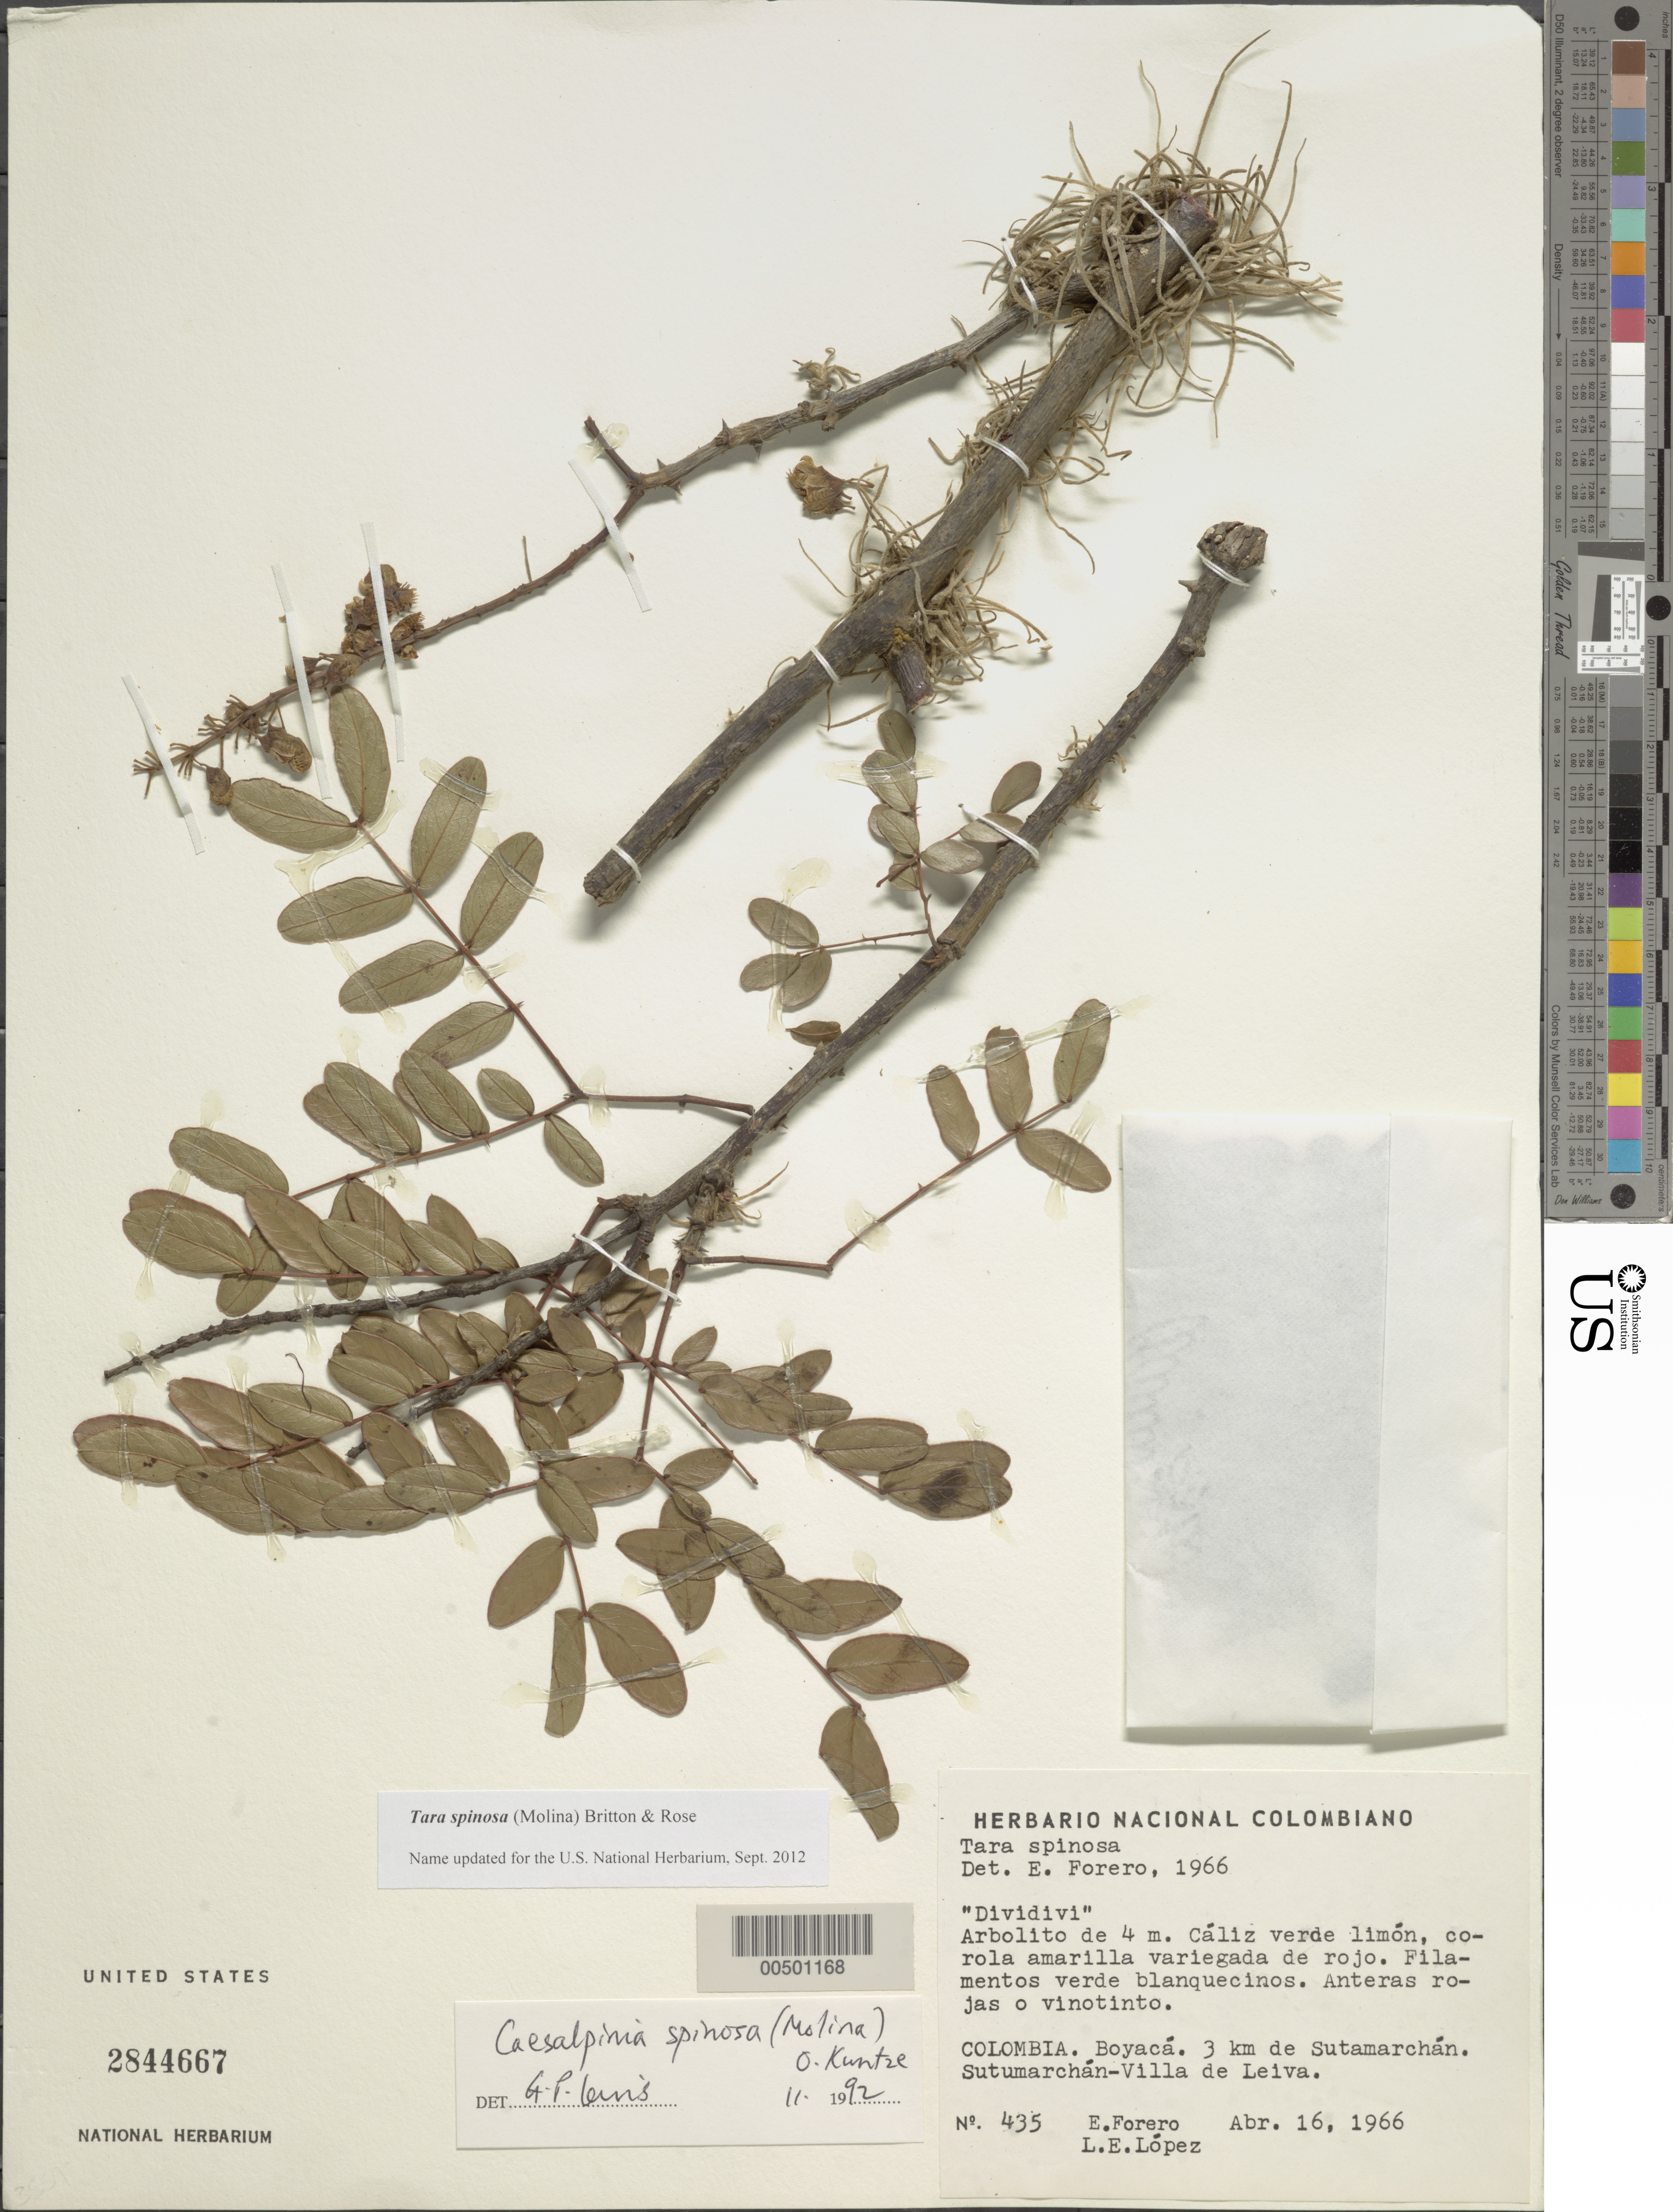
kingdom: Plantae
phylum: Tracheophyta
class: Magnoliopsida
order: Fabales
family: Fabaceae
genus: Tara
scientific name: Tara spinosa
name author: (Molina) Britton & Rose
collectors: E. Forero & L. Lopez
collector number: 435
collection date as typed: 16 Apr 1966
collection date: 1966-04-16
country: Colombia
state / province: Boyacá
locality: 3 km de Sutamarchan. Sutsmarchan - Villa de Leiva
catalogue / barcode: US 2844667